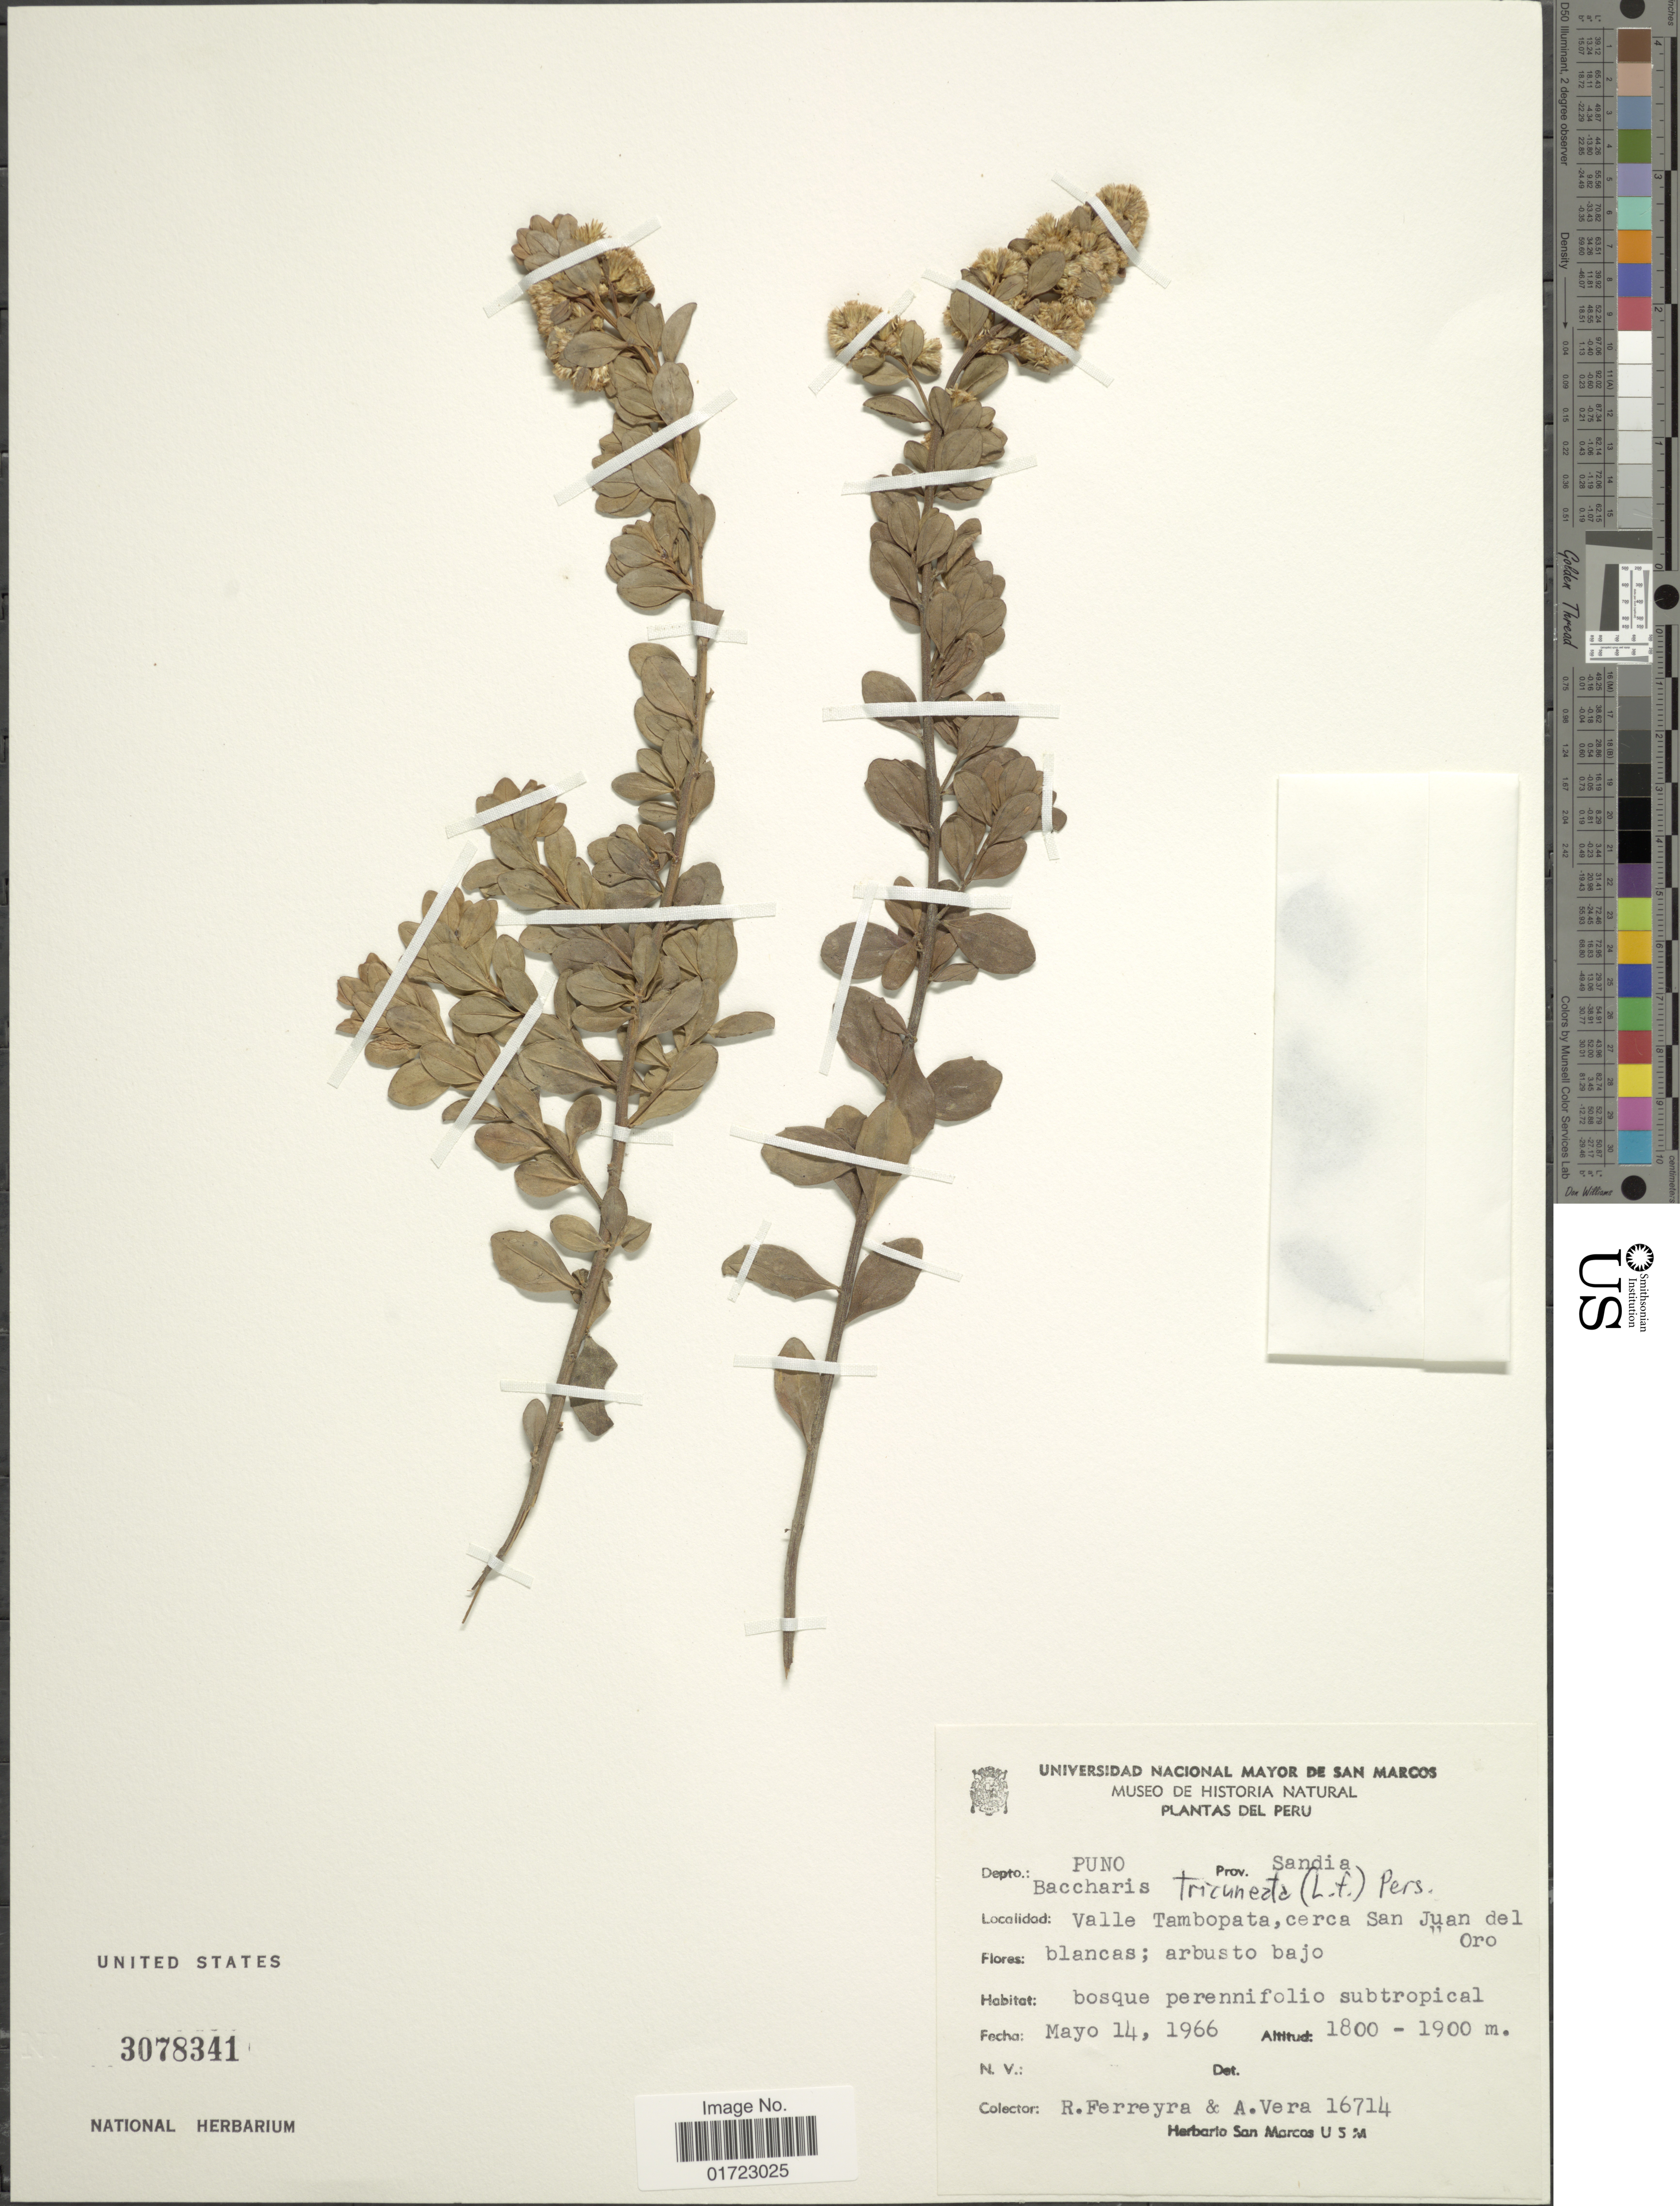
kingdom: Plantae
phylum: Tracheophyta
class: Magnoliopsida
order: Asterales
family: Asteraceae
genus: Baccharis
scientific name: Baccharis papillosa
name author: Rusby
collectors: R. A. Ferreyra & A. Vera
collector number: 16714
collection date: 1966-05-14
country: Peru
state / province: Puno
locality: Prov. Sandia. Valle Tambopate, cerca San Juan del Oro.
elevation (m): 1800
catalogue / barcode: US 3078341